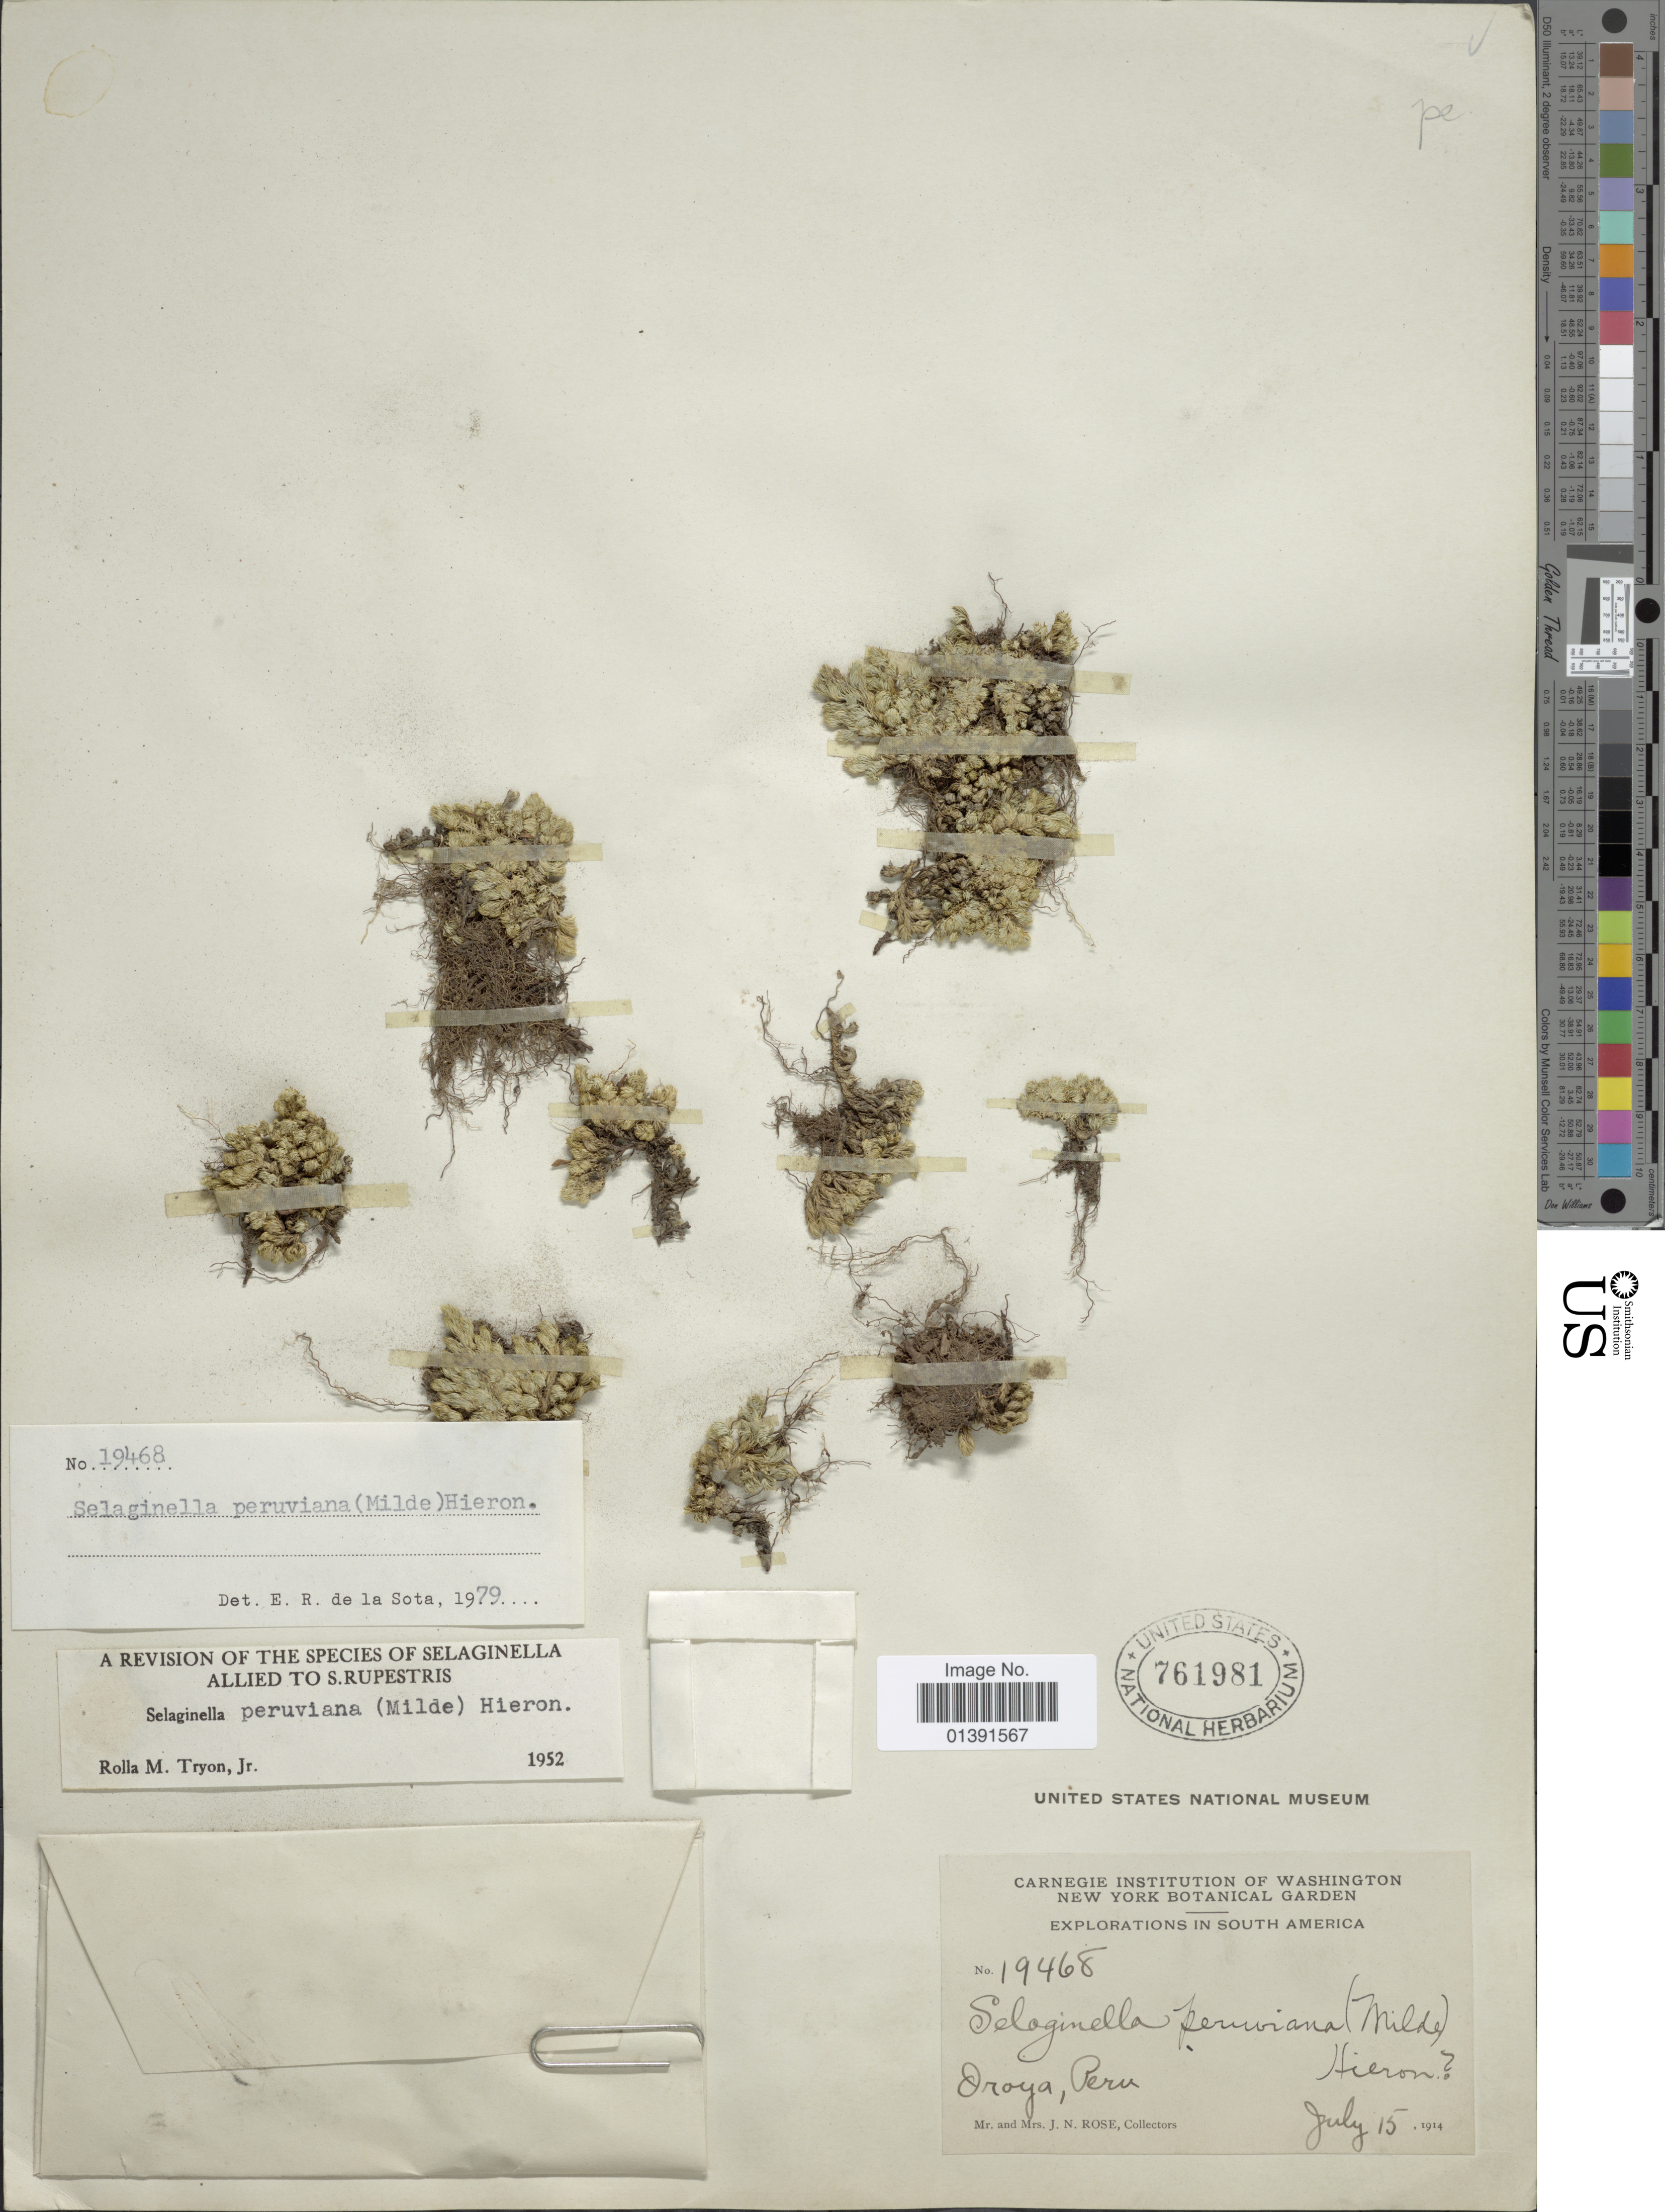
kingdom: Plantae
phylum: Tracheophyta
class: Lycopodiopsida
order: Selaginellales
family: Selaginellaceae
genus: Selaginella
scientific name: Selaginella peruviana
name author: (Milde) Hieron.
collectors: J. N. Rose & J. N. Rose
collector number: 19468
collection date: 1914-07-15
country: Peru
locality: Oroya, South America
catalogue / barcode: US 761981